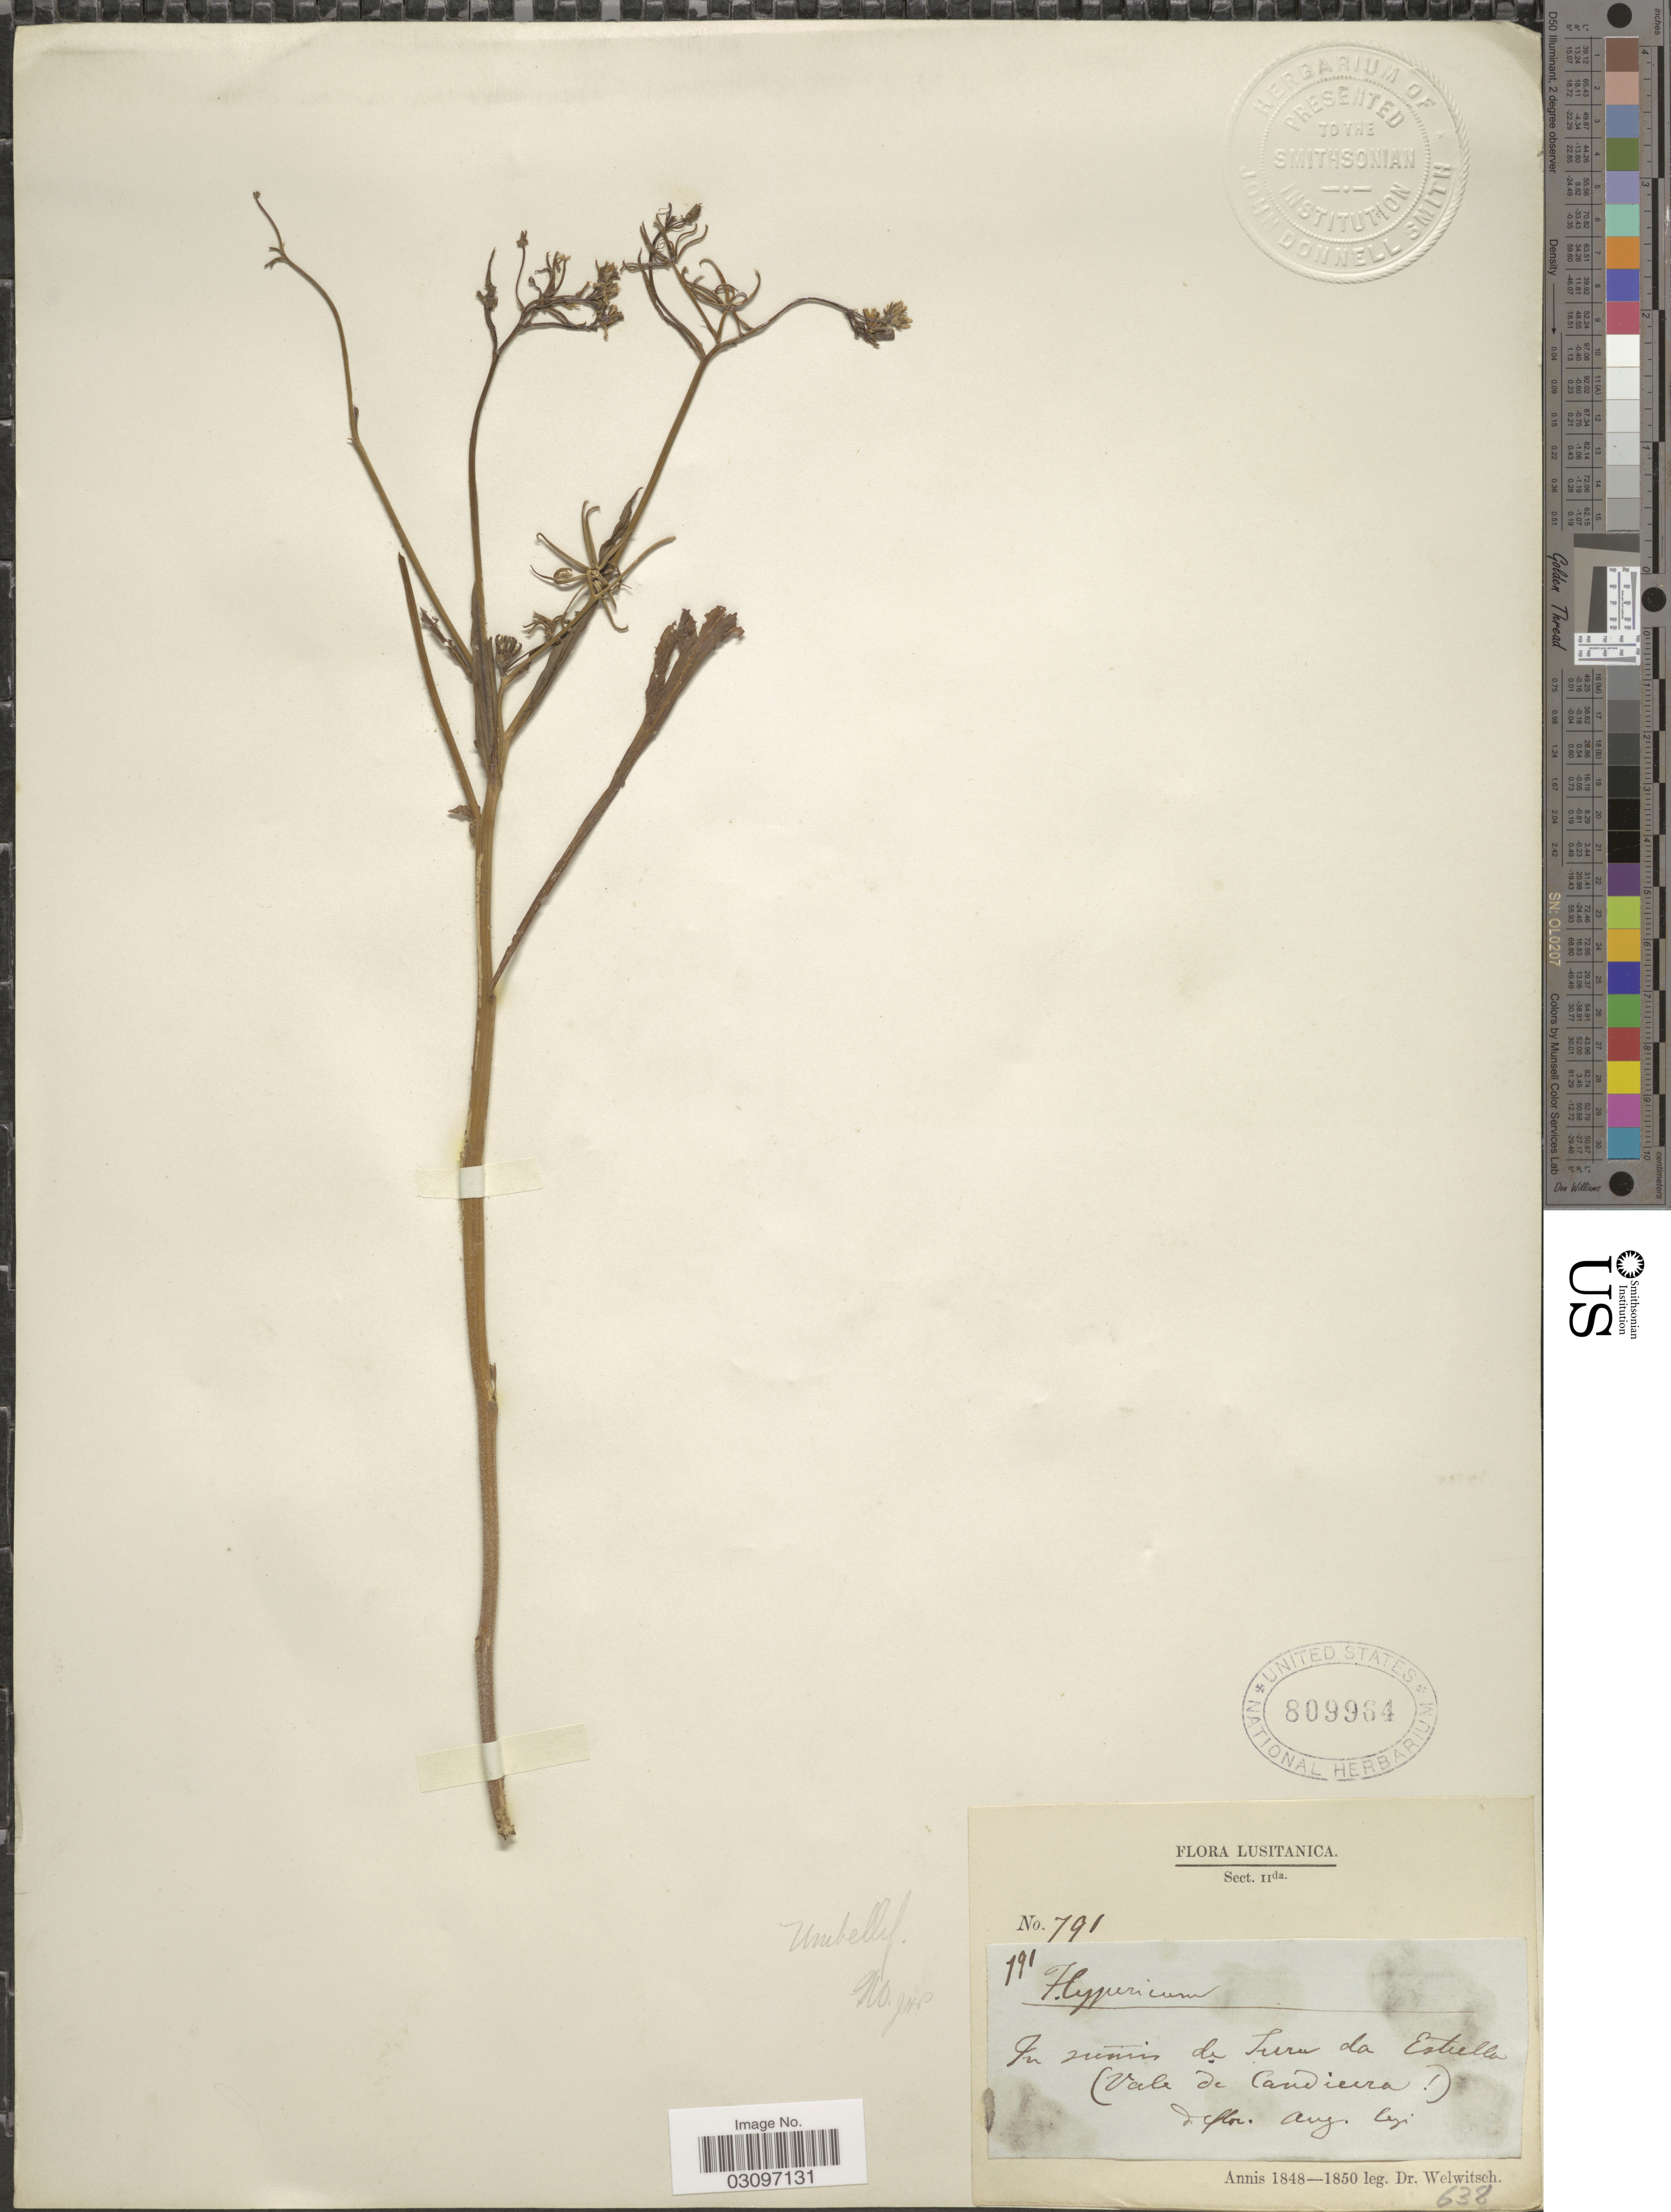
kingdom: Plantae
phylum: Tracheophyta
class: Magnoliopsida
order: Apiales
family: Apiaceae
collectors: -. Welwitsch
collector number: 791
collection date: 1848-08/1850-08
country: Portugal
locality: In pritis de Serra da Estiella (Vale de Candierra).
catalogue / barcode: US 809964